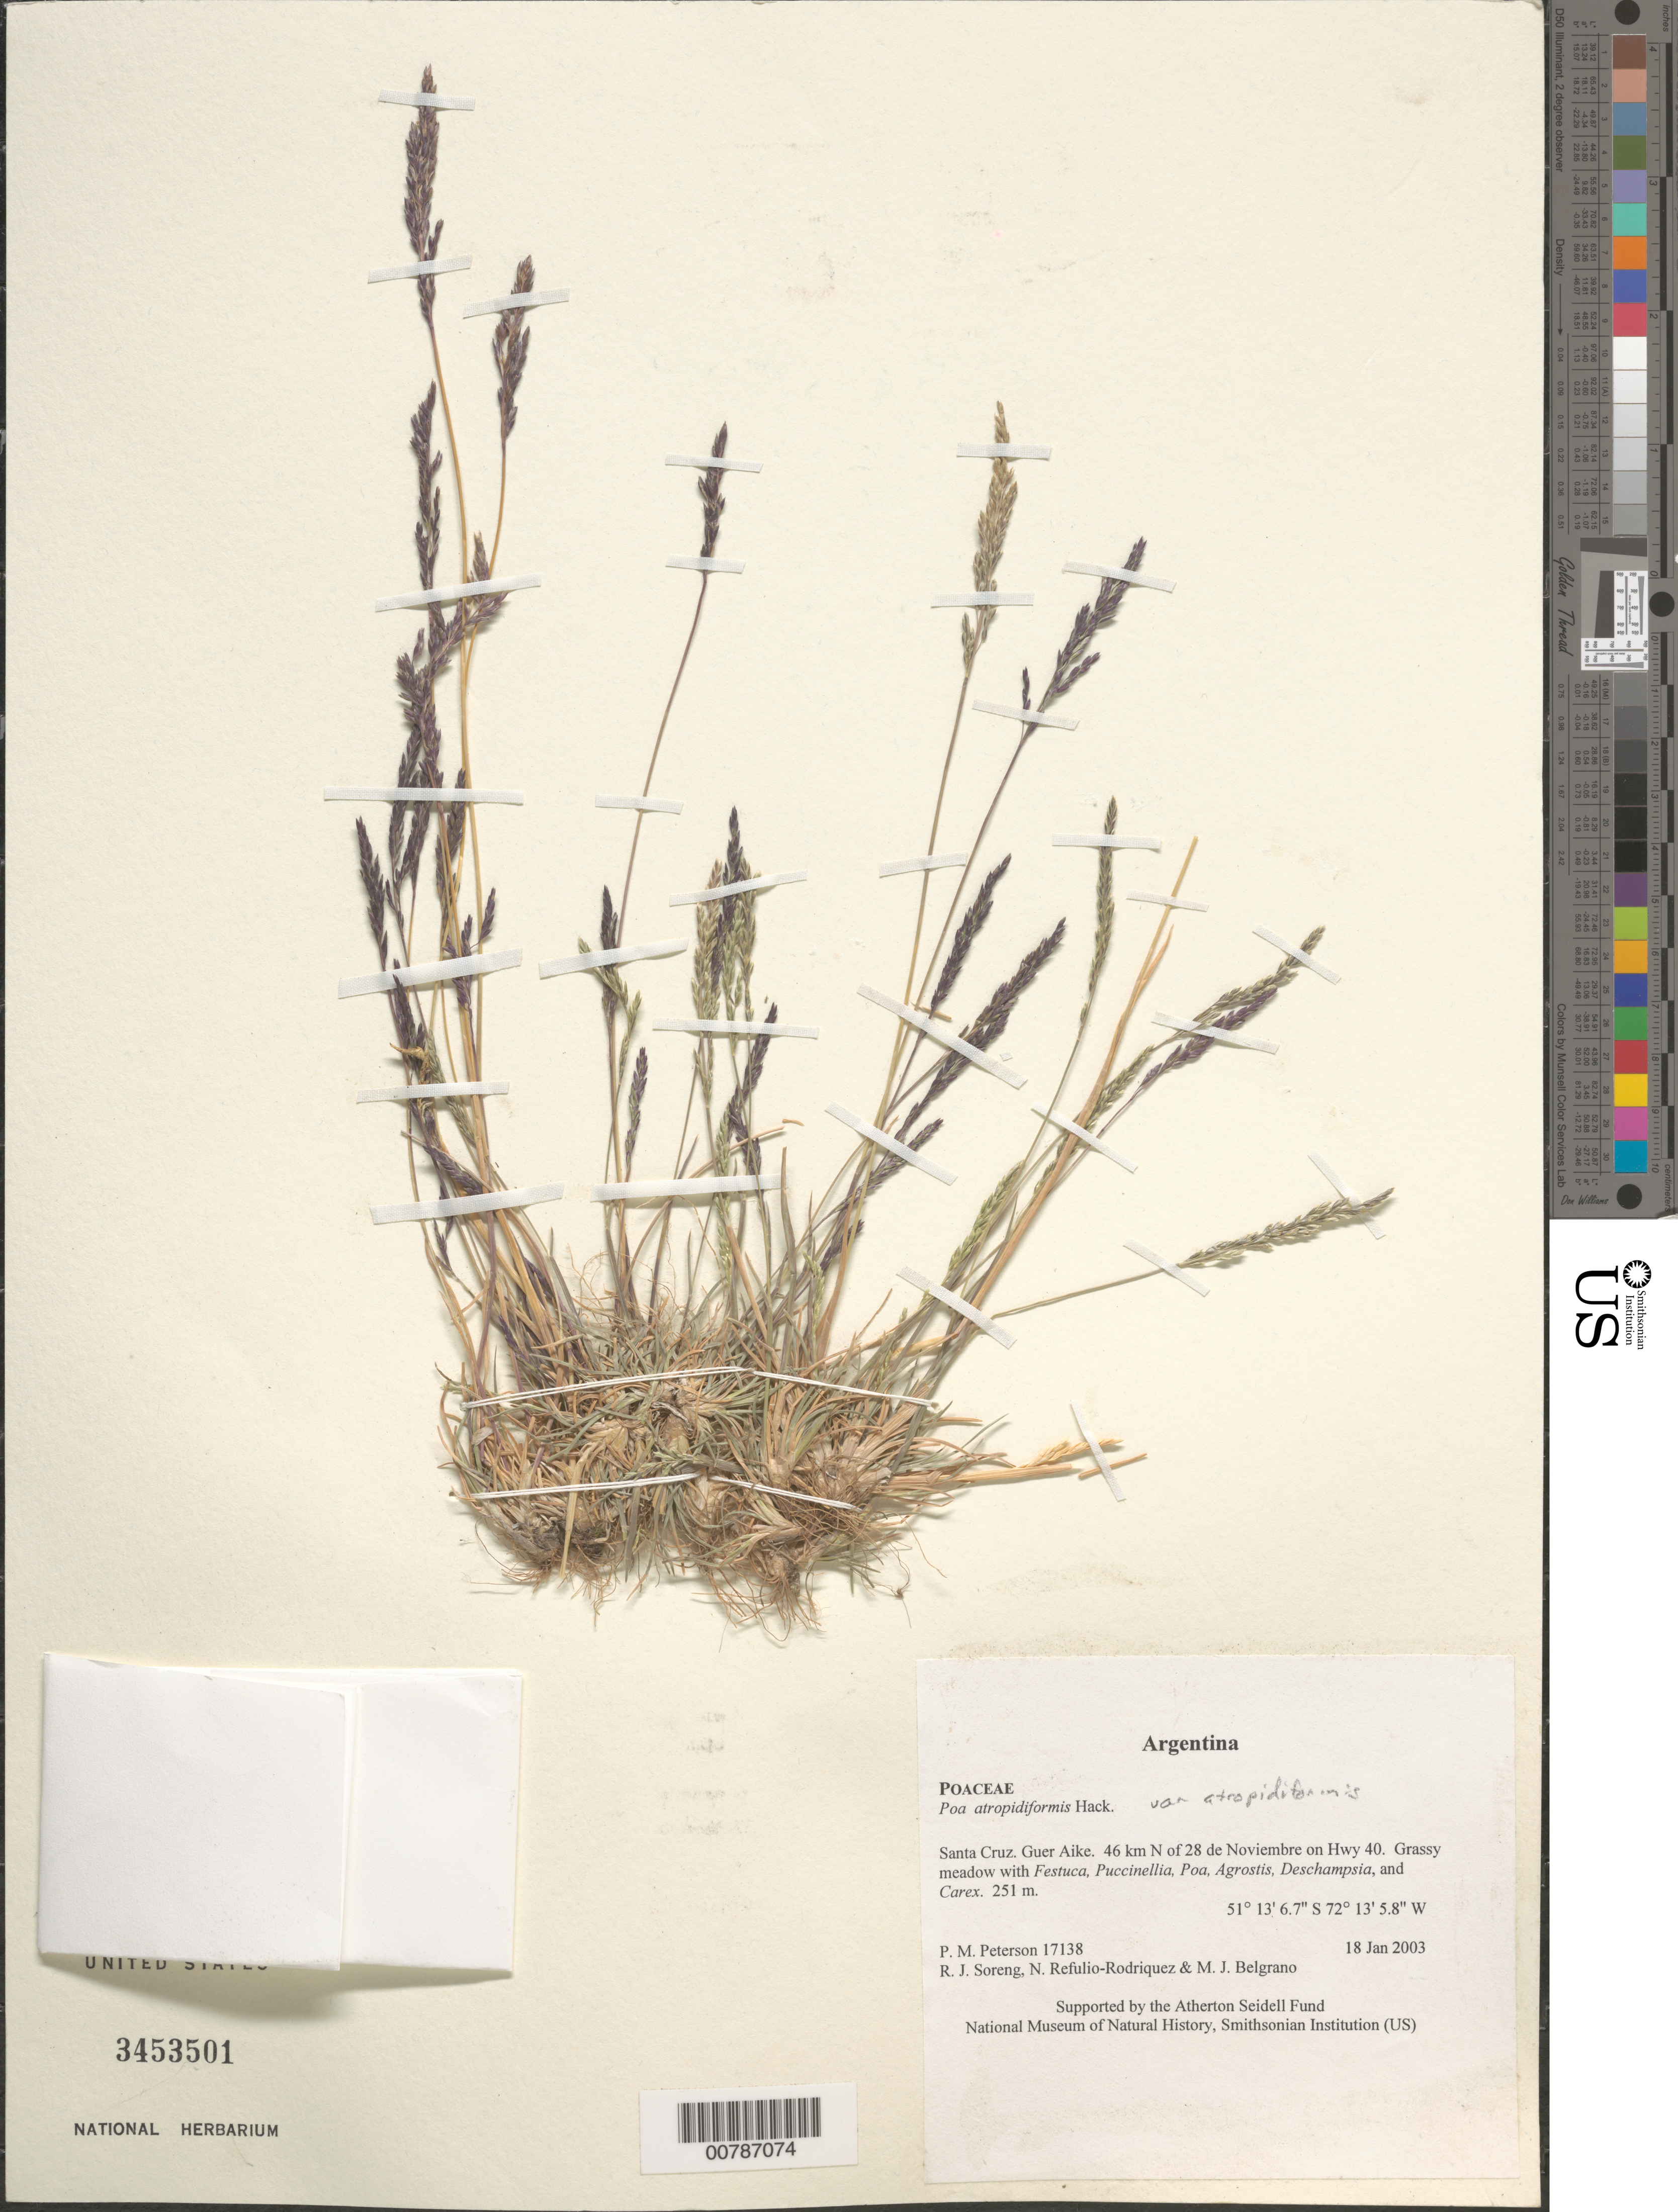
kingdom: Plantae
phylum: Tracheophyta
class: Liliopsida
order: Poales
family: Poaceae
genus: Poa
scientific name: Poa atropidiformis var. atropidiformis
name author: Hack.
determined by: Soreng, Robert J., Research Associate (BOT), Smithsonian Institution - National Museum of Natural History (UNITED STATES)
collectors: P. M. Peterson, R. J. Soreng, N. Refulio-Rodríguez & M. Belgrano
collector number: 17138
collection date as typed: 18 Jan 2003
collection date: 2003-01-18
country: Argentina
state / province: Santa Cruz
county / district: Guer Aike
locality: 46 km N of 28 de Noviembre on Hwy 40. Grassy meadow with Festuca, Puccinellia, Poa, Agrostis, Deschampsia, and Carex.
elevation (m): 251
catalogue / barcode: US 3453501